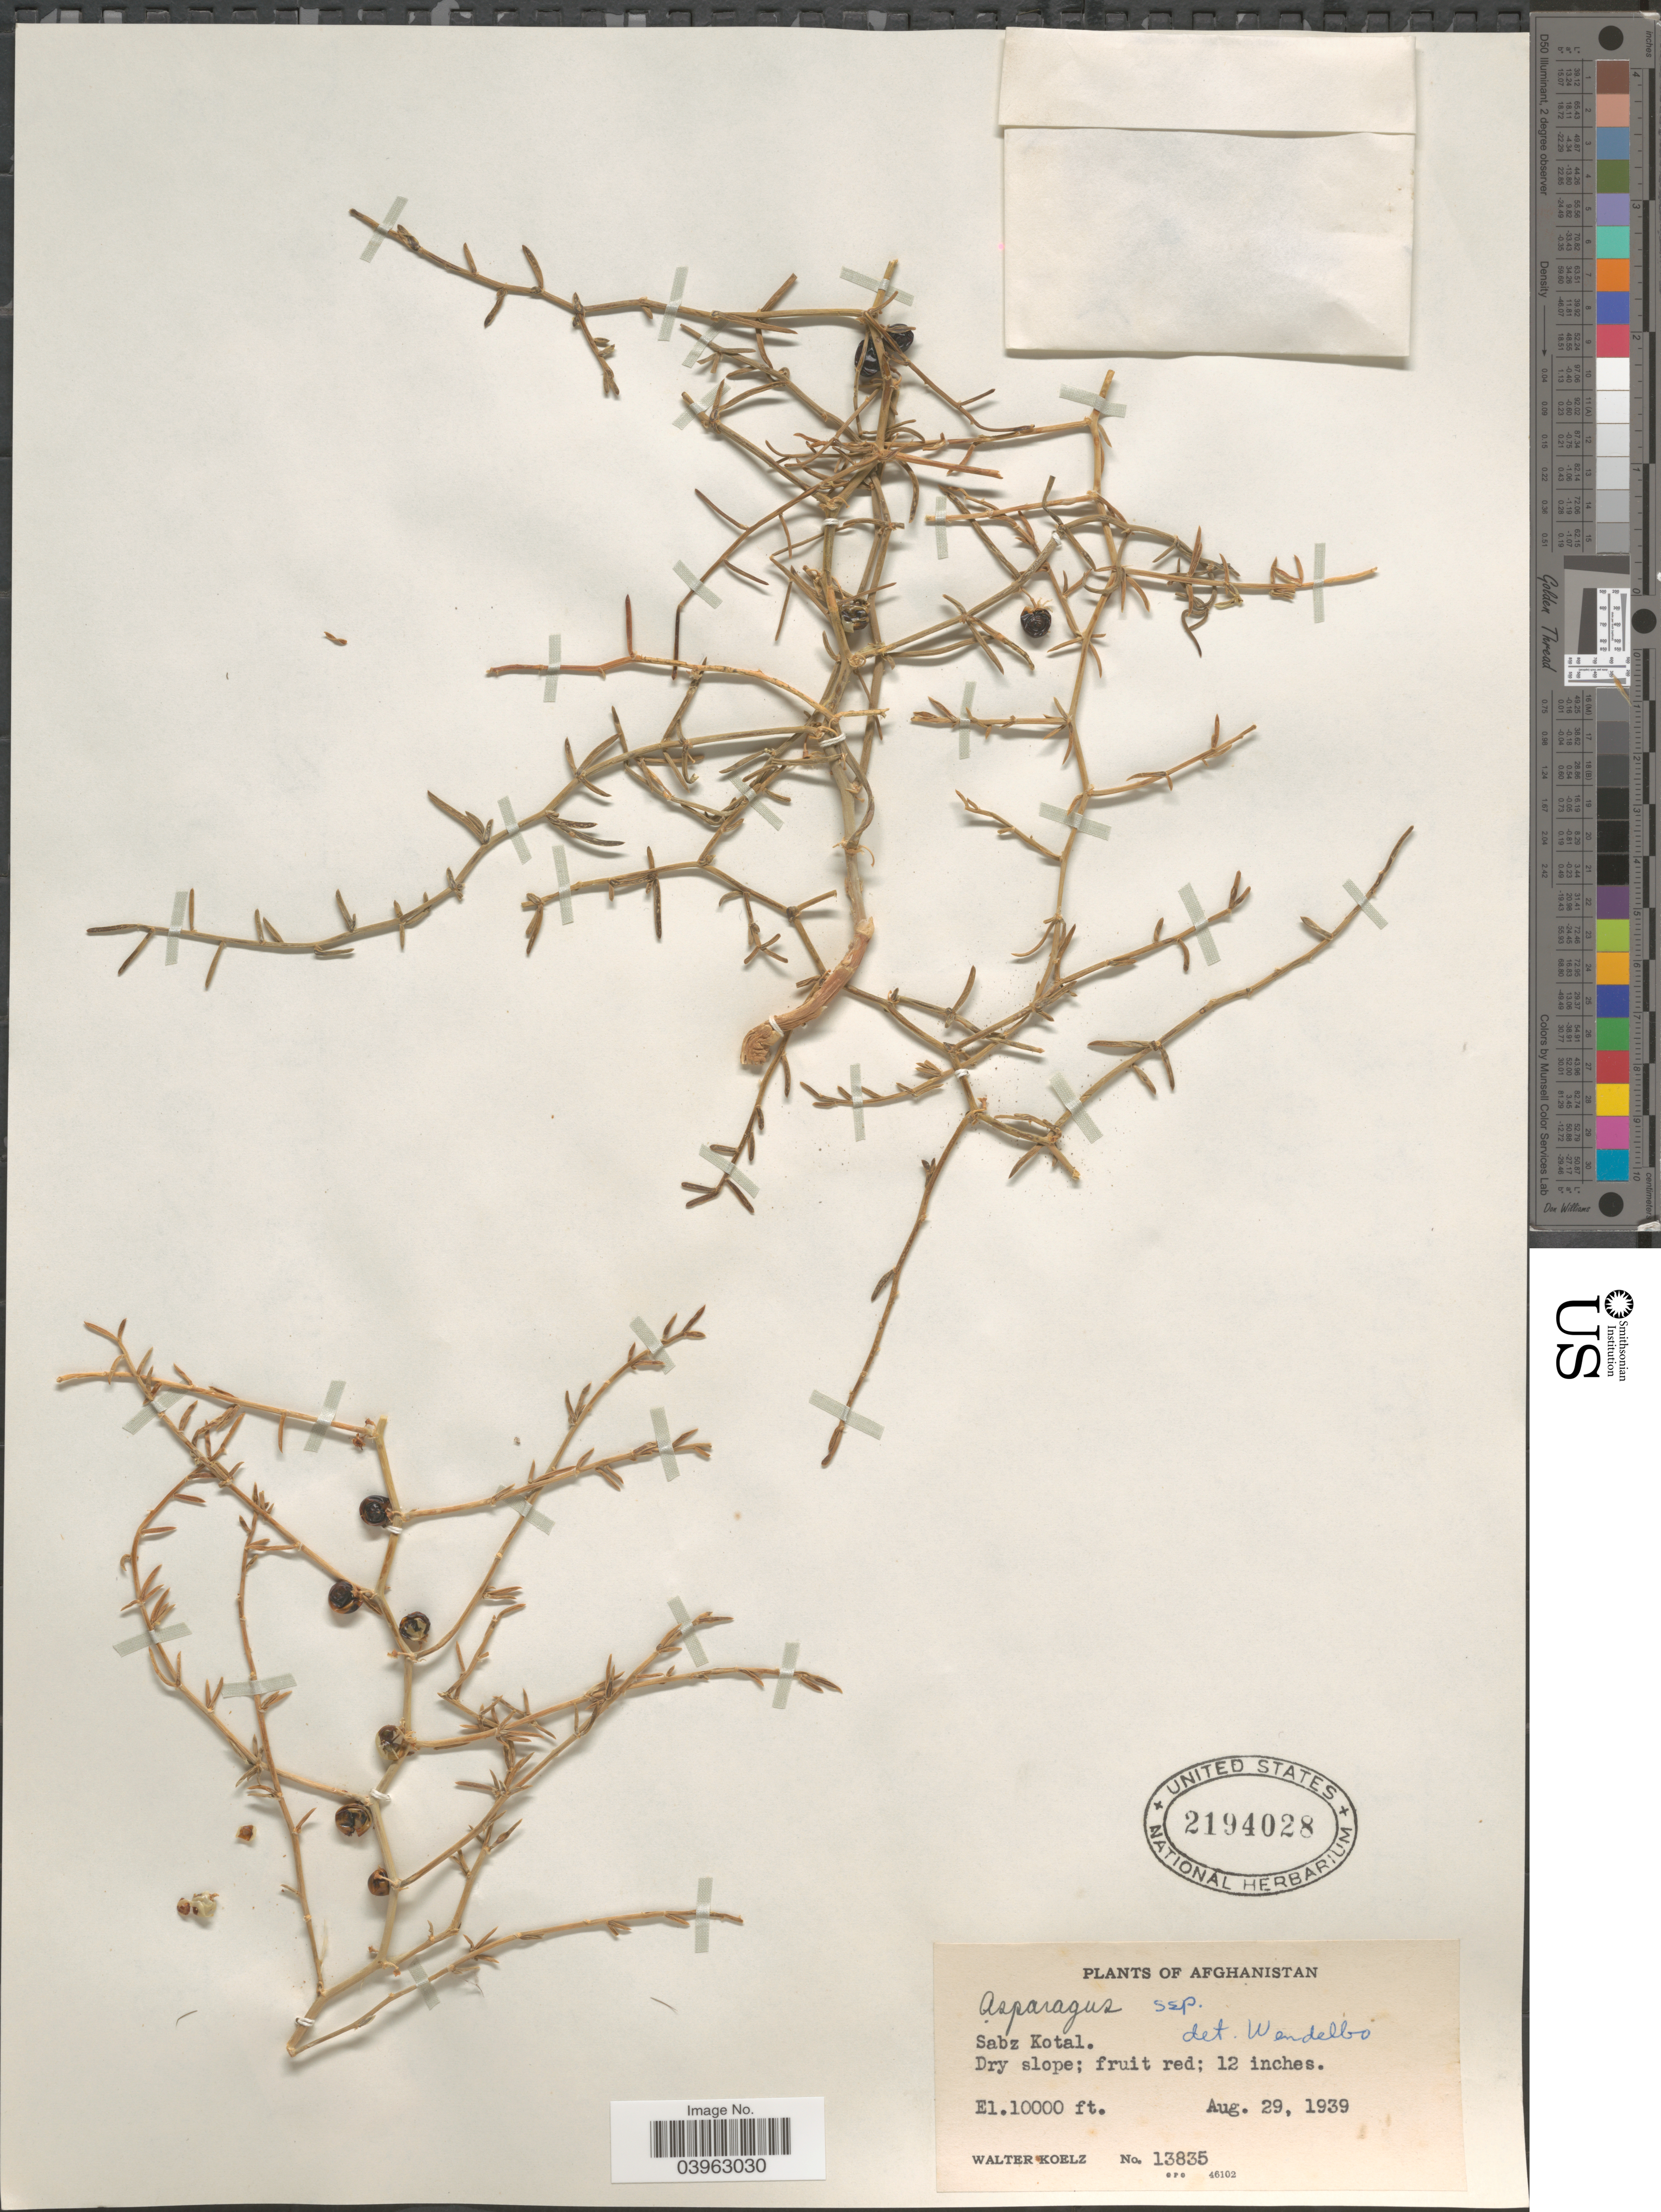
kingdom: Plantae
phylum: Tracheophyta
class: Liliopsida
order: Asparagales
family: Asparagaceae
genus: Asparagus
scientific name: Asparagus sp.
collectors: W. N. Koelz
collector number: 13835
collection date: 1939-08-29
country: Afghanistan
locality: Sabz Kotal.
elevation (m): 3048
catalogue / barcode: US 2194028